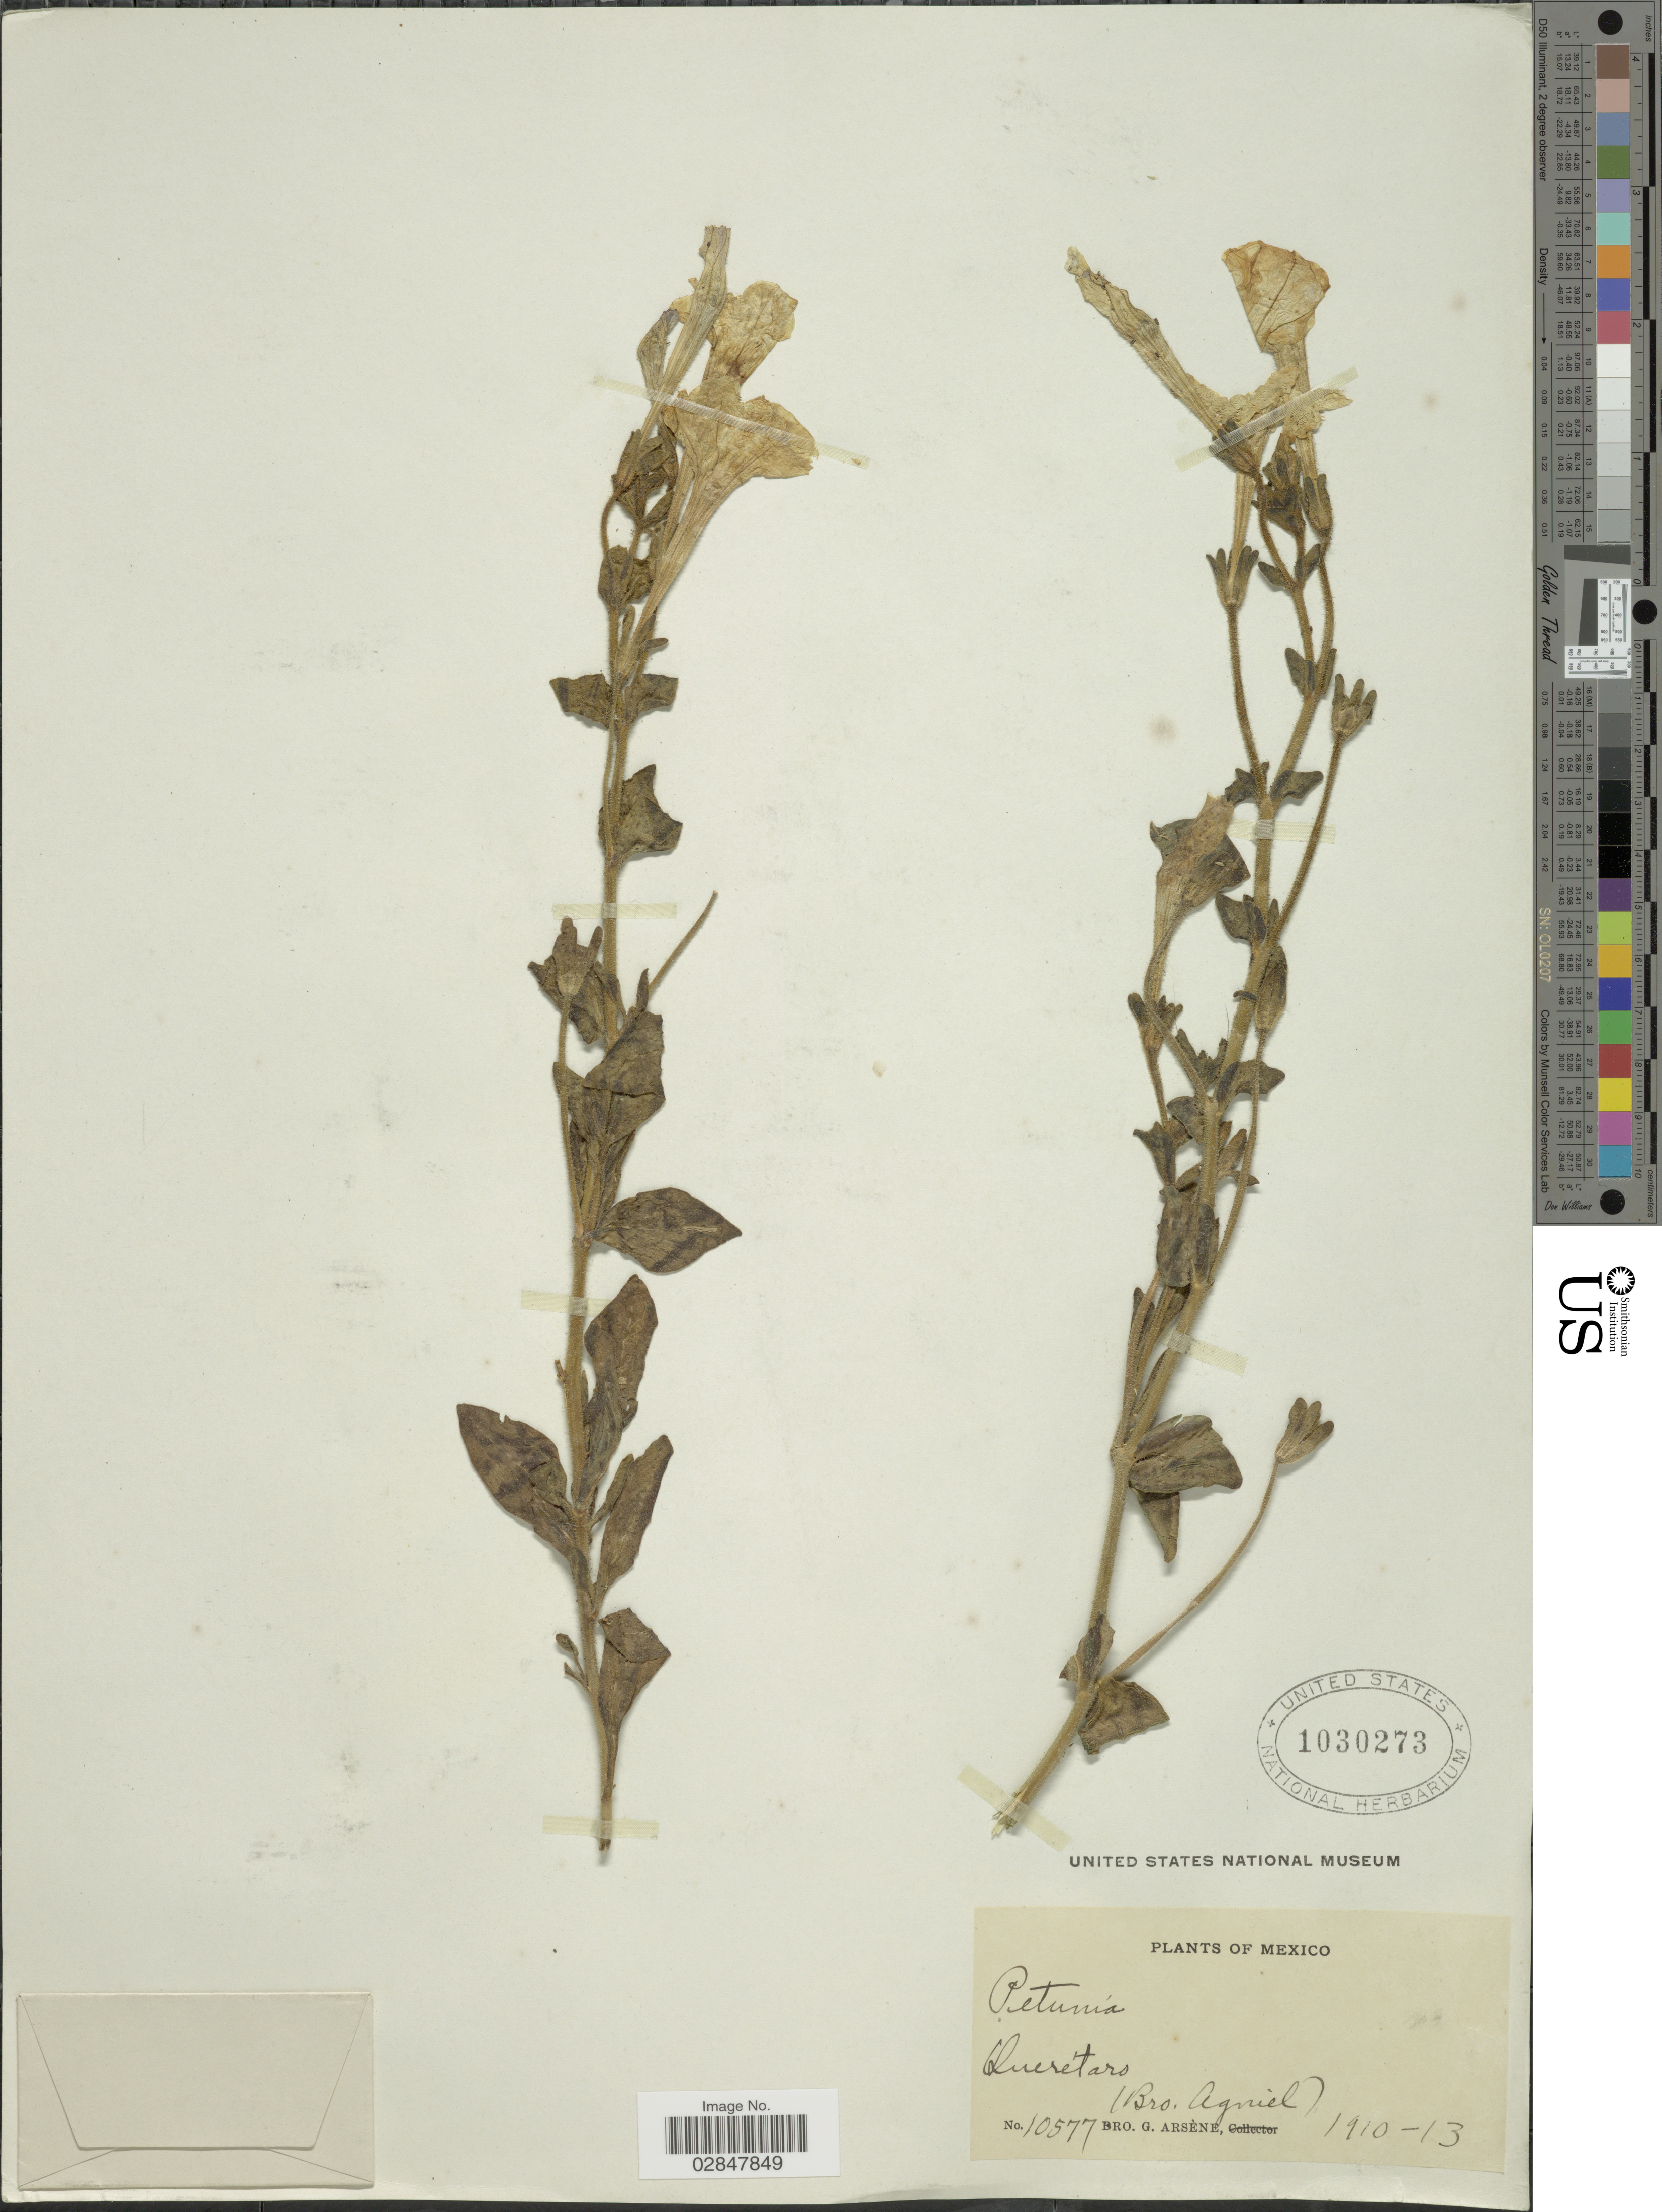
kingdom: Plantae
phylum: Tracheophyta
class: Magnoliopsida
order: Solanales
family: Solanaceae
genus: Petunia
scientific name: Petunia sp.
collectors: Bro. G. Arsène & Bro. Agniel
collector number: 10577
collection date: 1910/1913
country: Mexico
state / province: Querétaro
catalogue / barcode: US 1030273